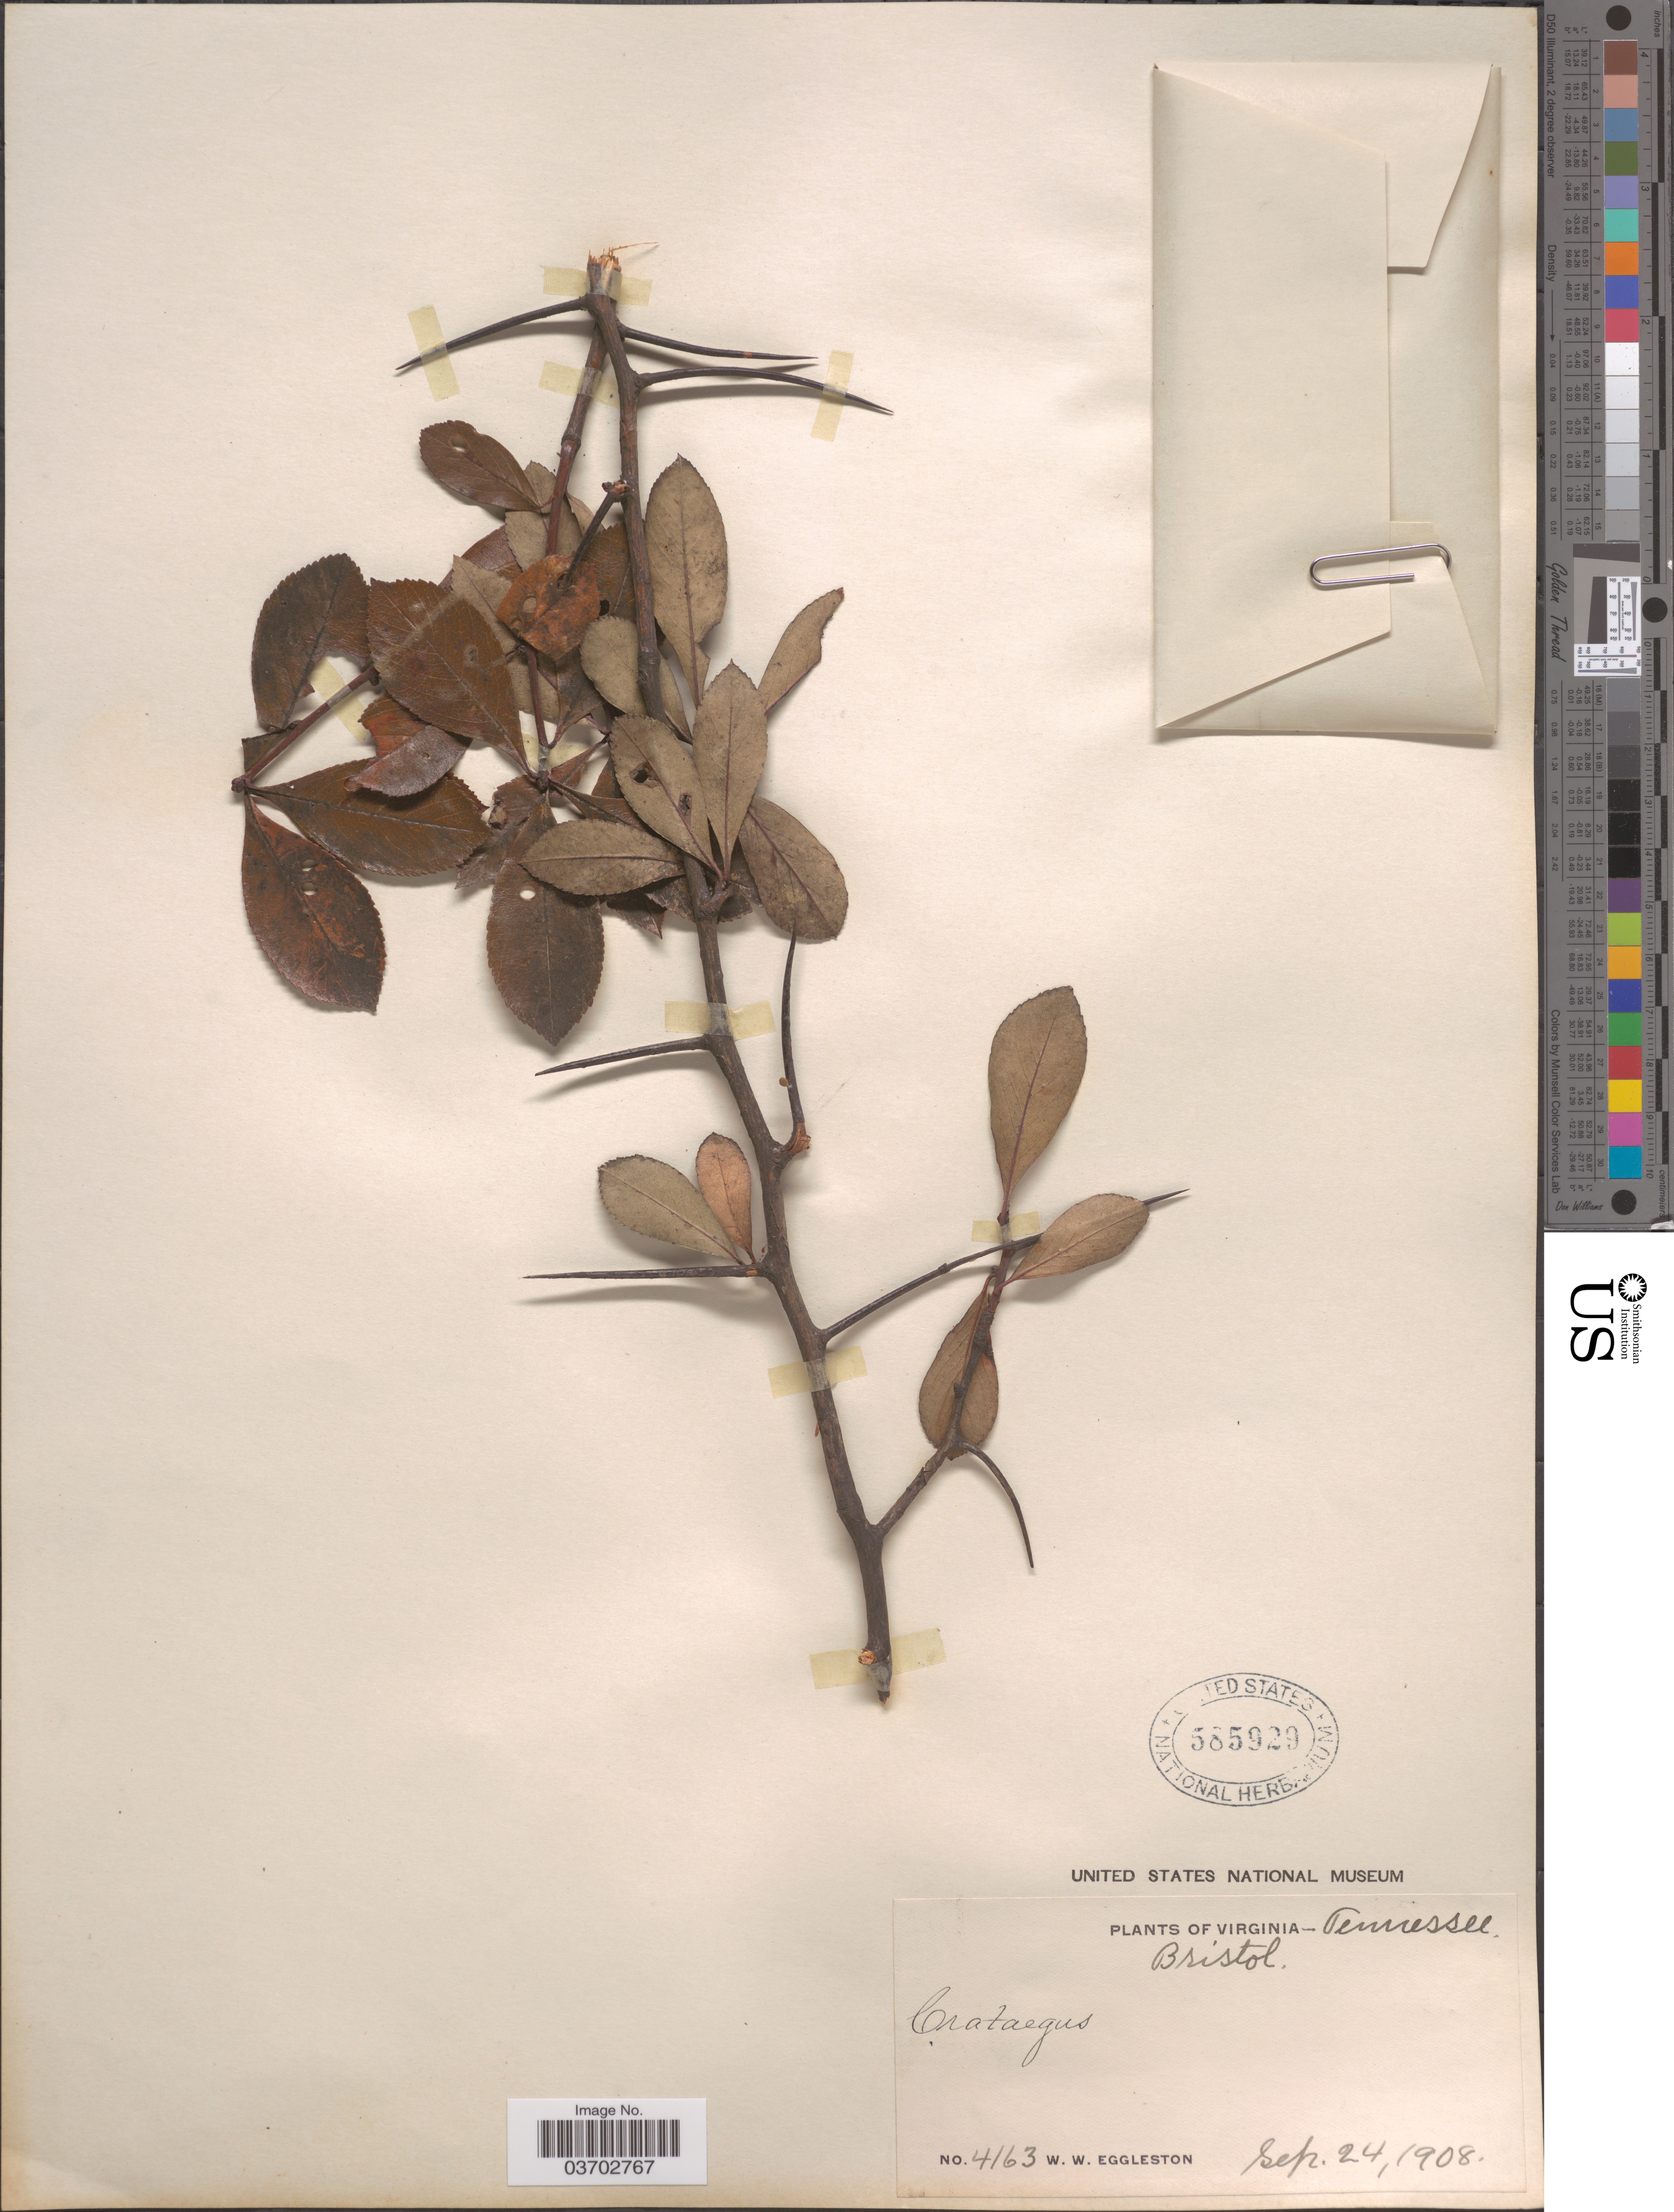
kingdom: Plantae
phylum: Tracheophyta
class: Magnoliopsida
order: Rosales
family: Rosaceae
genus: Crataegus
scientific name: Crataegus sp.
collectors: W. W. Eggleston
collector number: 4163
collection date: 1908-09-24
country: United States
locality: Virginia-Tennessee. Bristol.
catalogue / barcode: US 585929